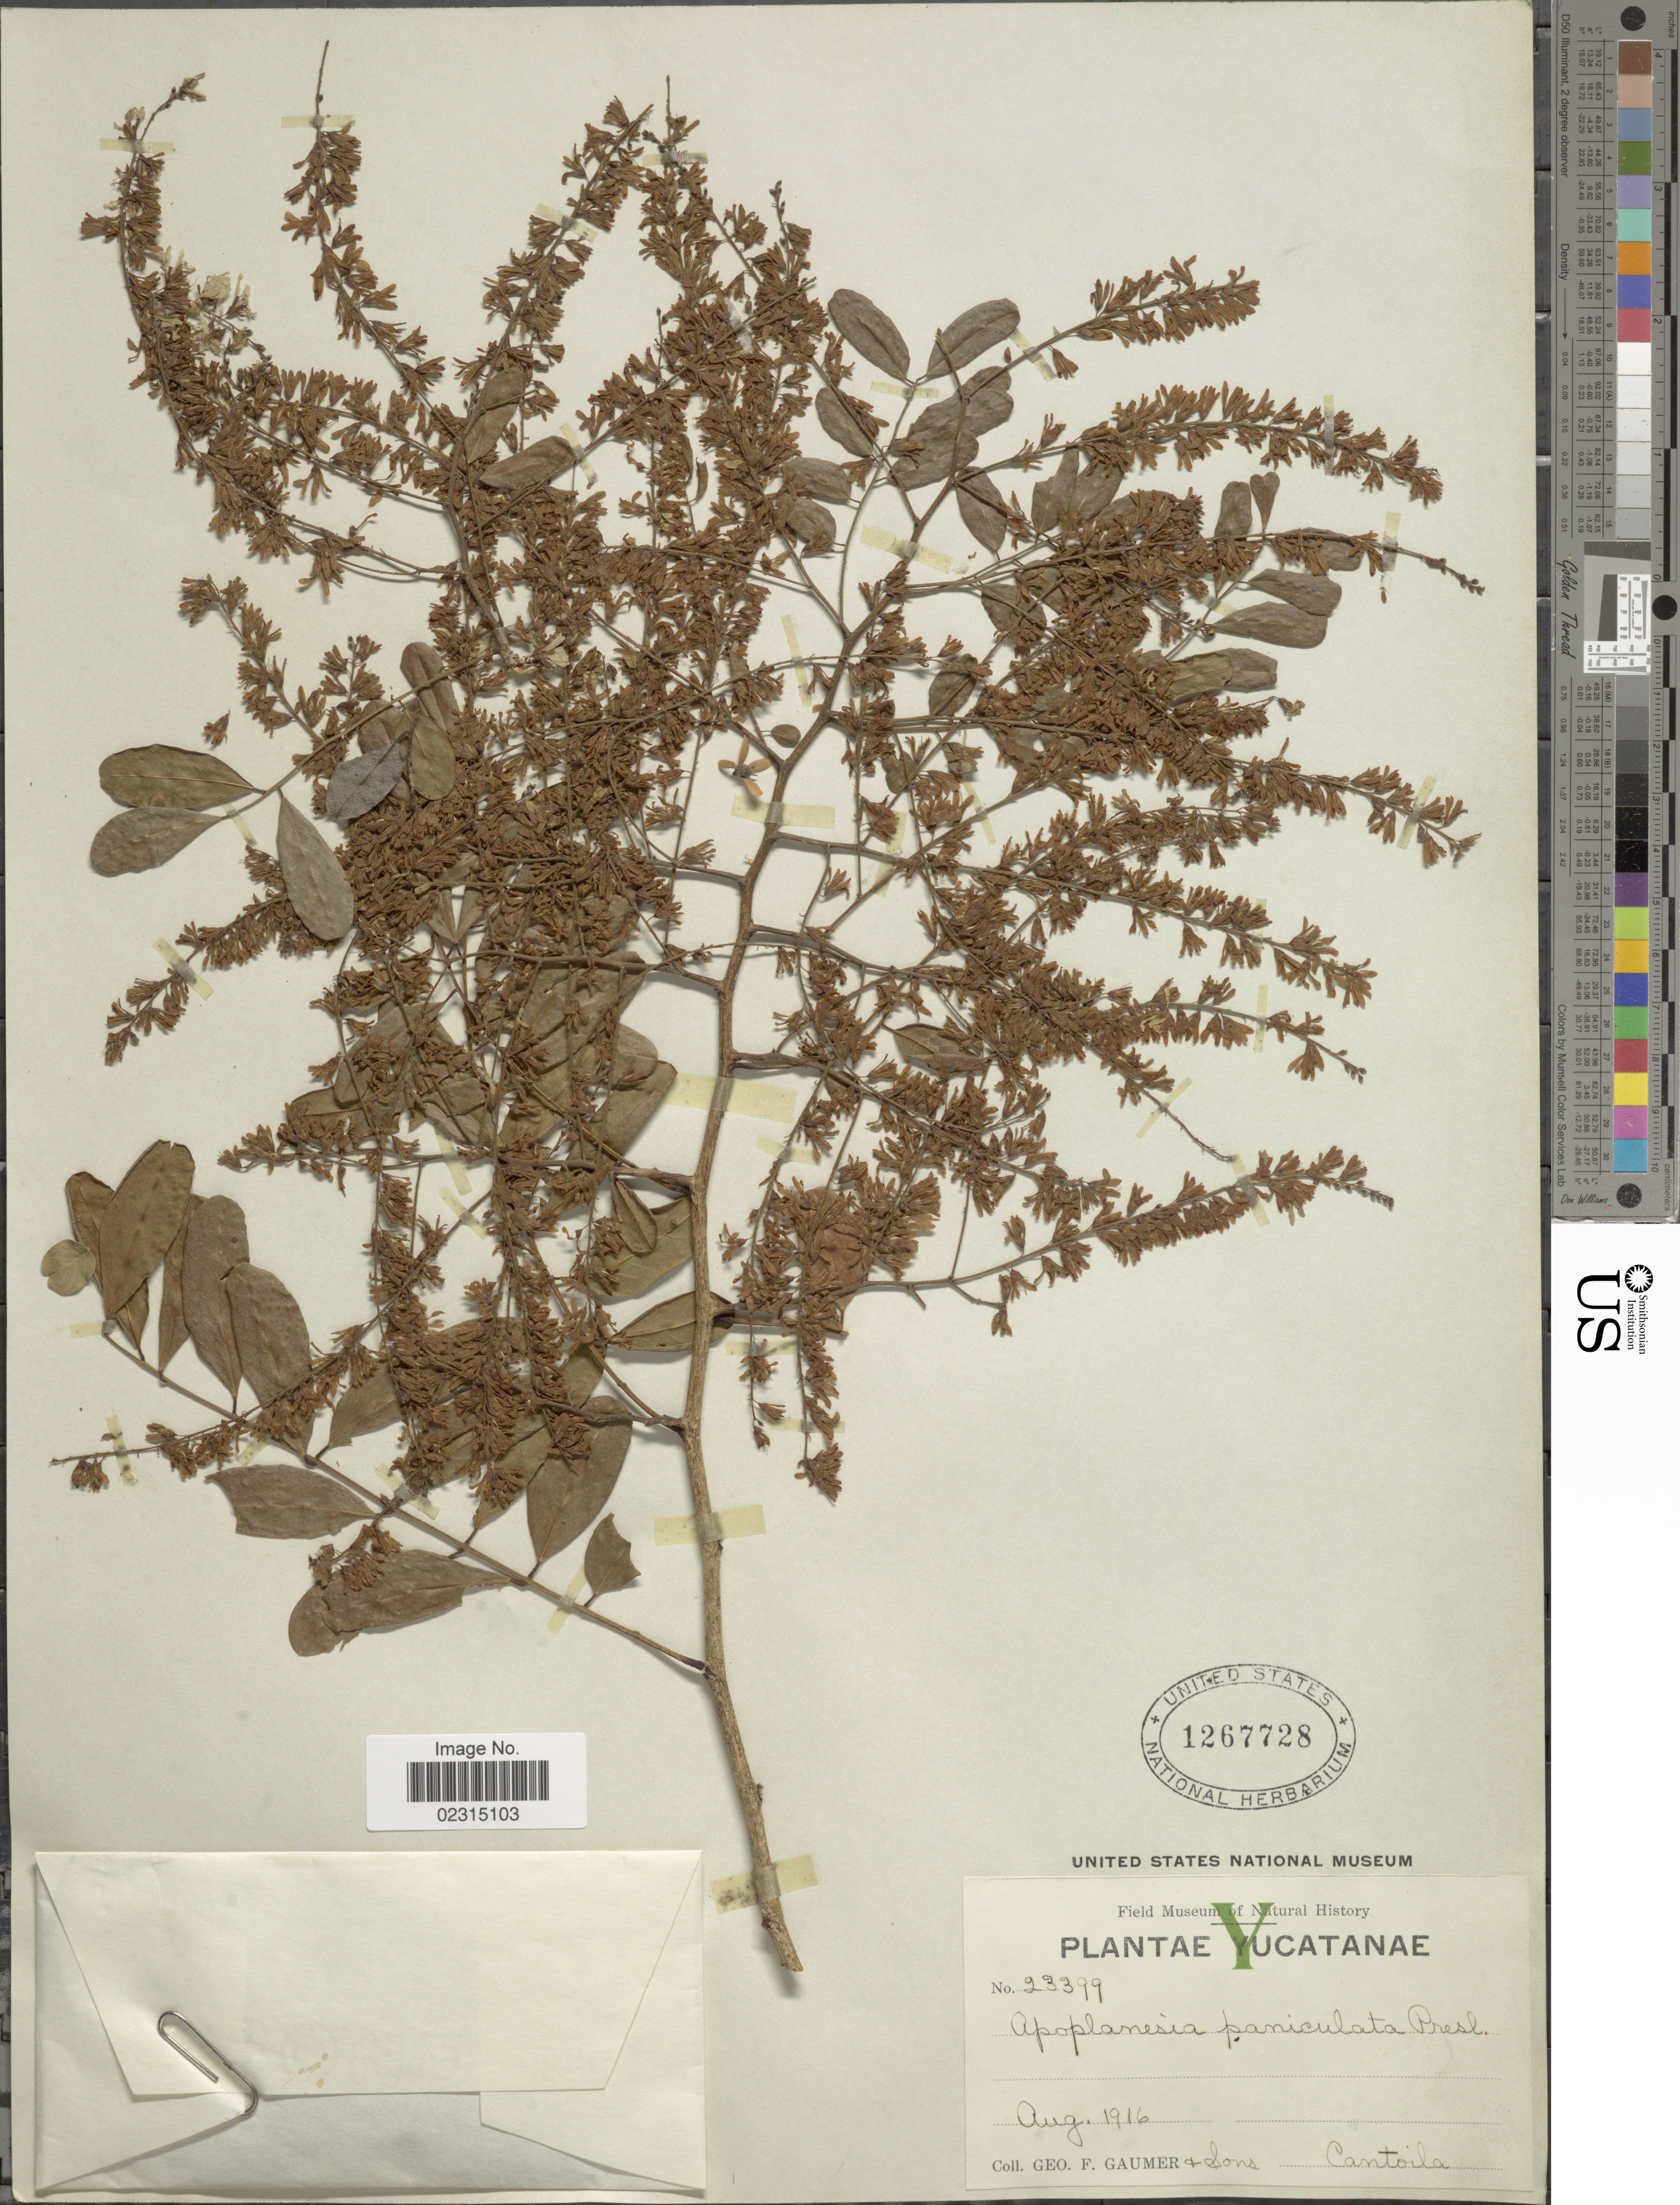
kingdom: Plantae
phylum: Tracheophyta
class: Magnoliopsida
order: Fabales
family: Fabaceae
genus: Apoplanesia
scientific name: Apoplanesia paniculata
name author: C. Presl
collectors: G. F. Gaumer & et al.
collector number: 23399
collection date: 1916-08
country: Mexico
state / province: Yucatán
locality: Catoila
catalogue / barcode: US 1267728